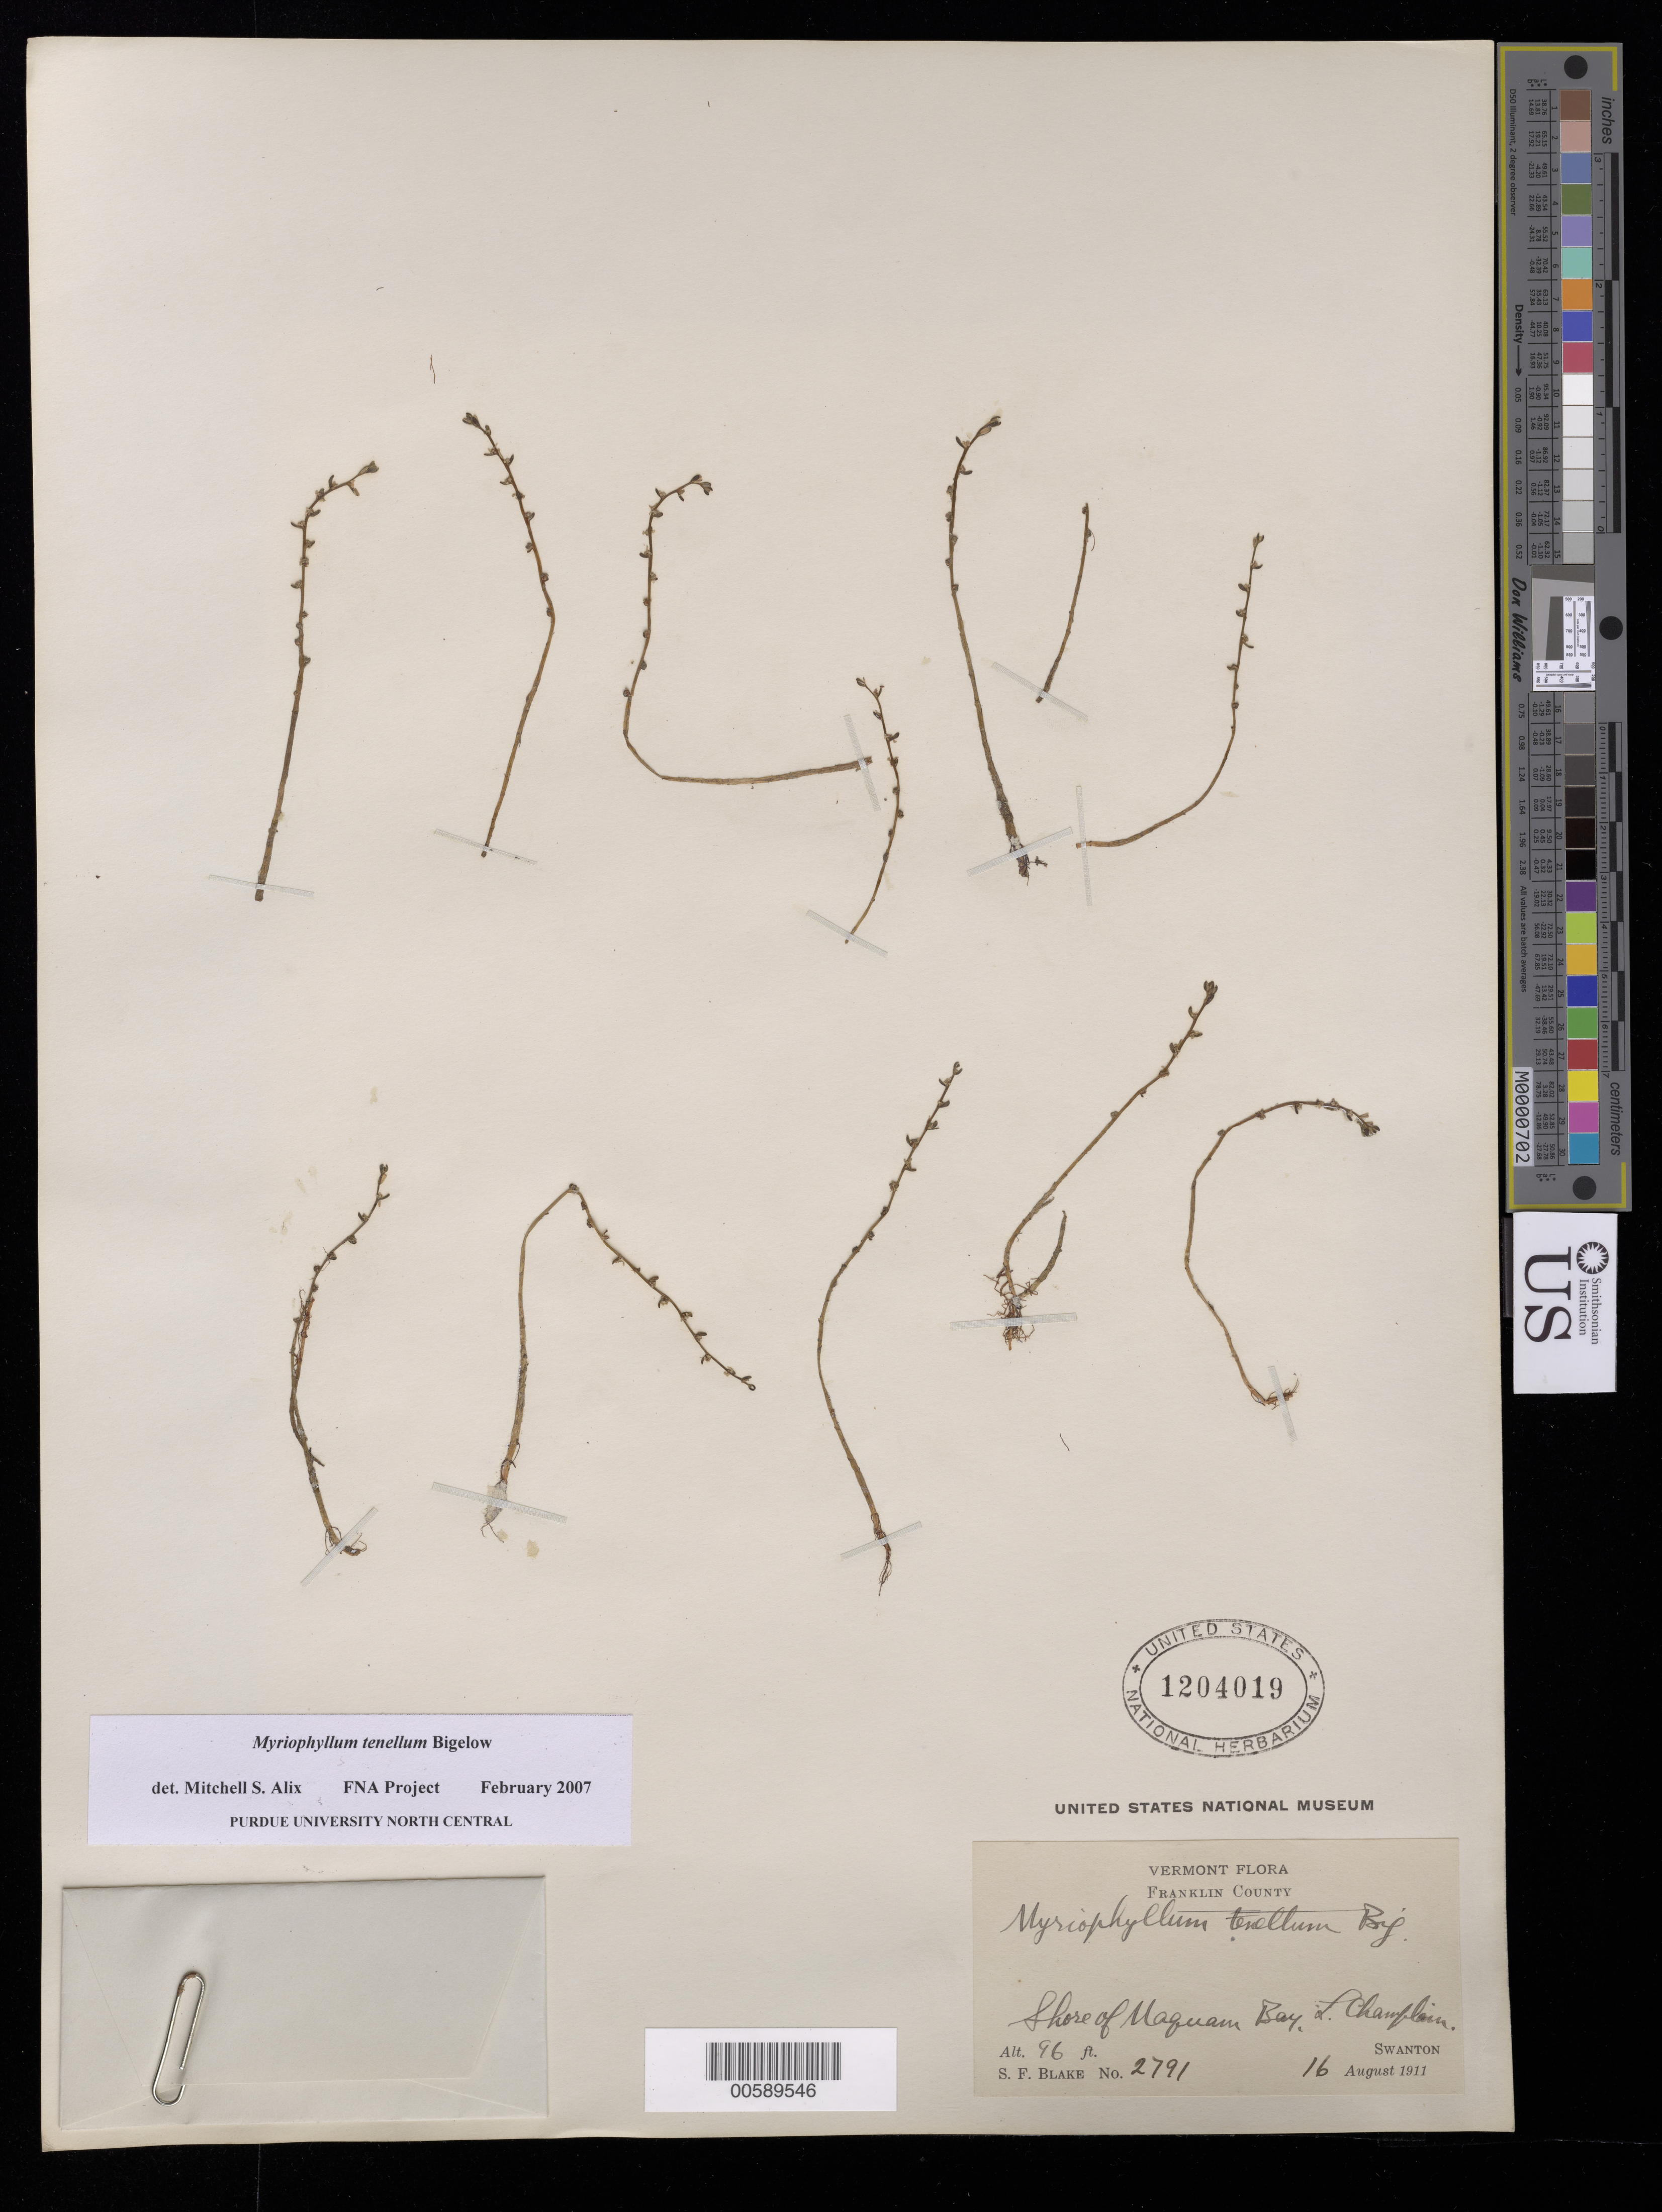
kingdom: Plantae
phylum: Tracheophyta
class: Magnoliopsida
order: Saxifragales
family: Haloragaceae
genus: Myriophyllum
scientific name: Myriophyllum tenellum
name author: Bigelow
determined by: Alix, M. S.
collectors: S. Blake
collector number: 2791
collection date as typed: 16 Aug 1911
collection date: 1911-08-16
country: United States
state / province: Vermont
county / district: Franklin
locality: Lake Champlain, Maquam Bay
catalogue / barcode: US 1204019